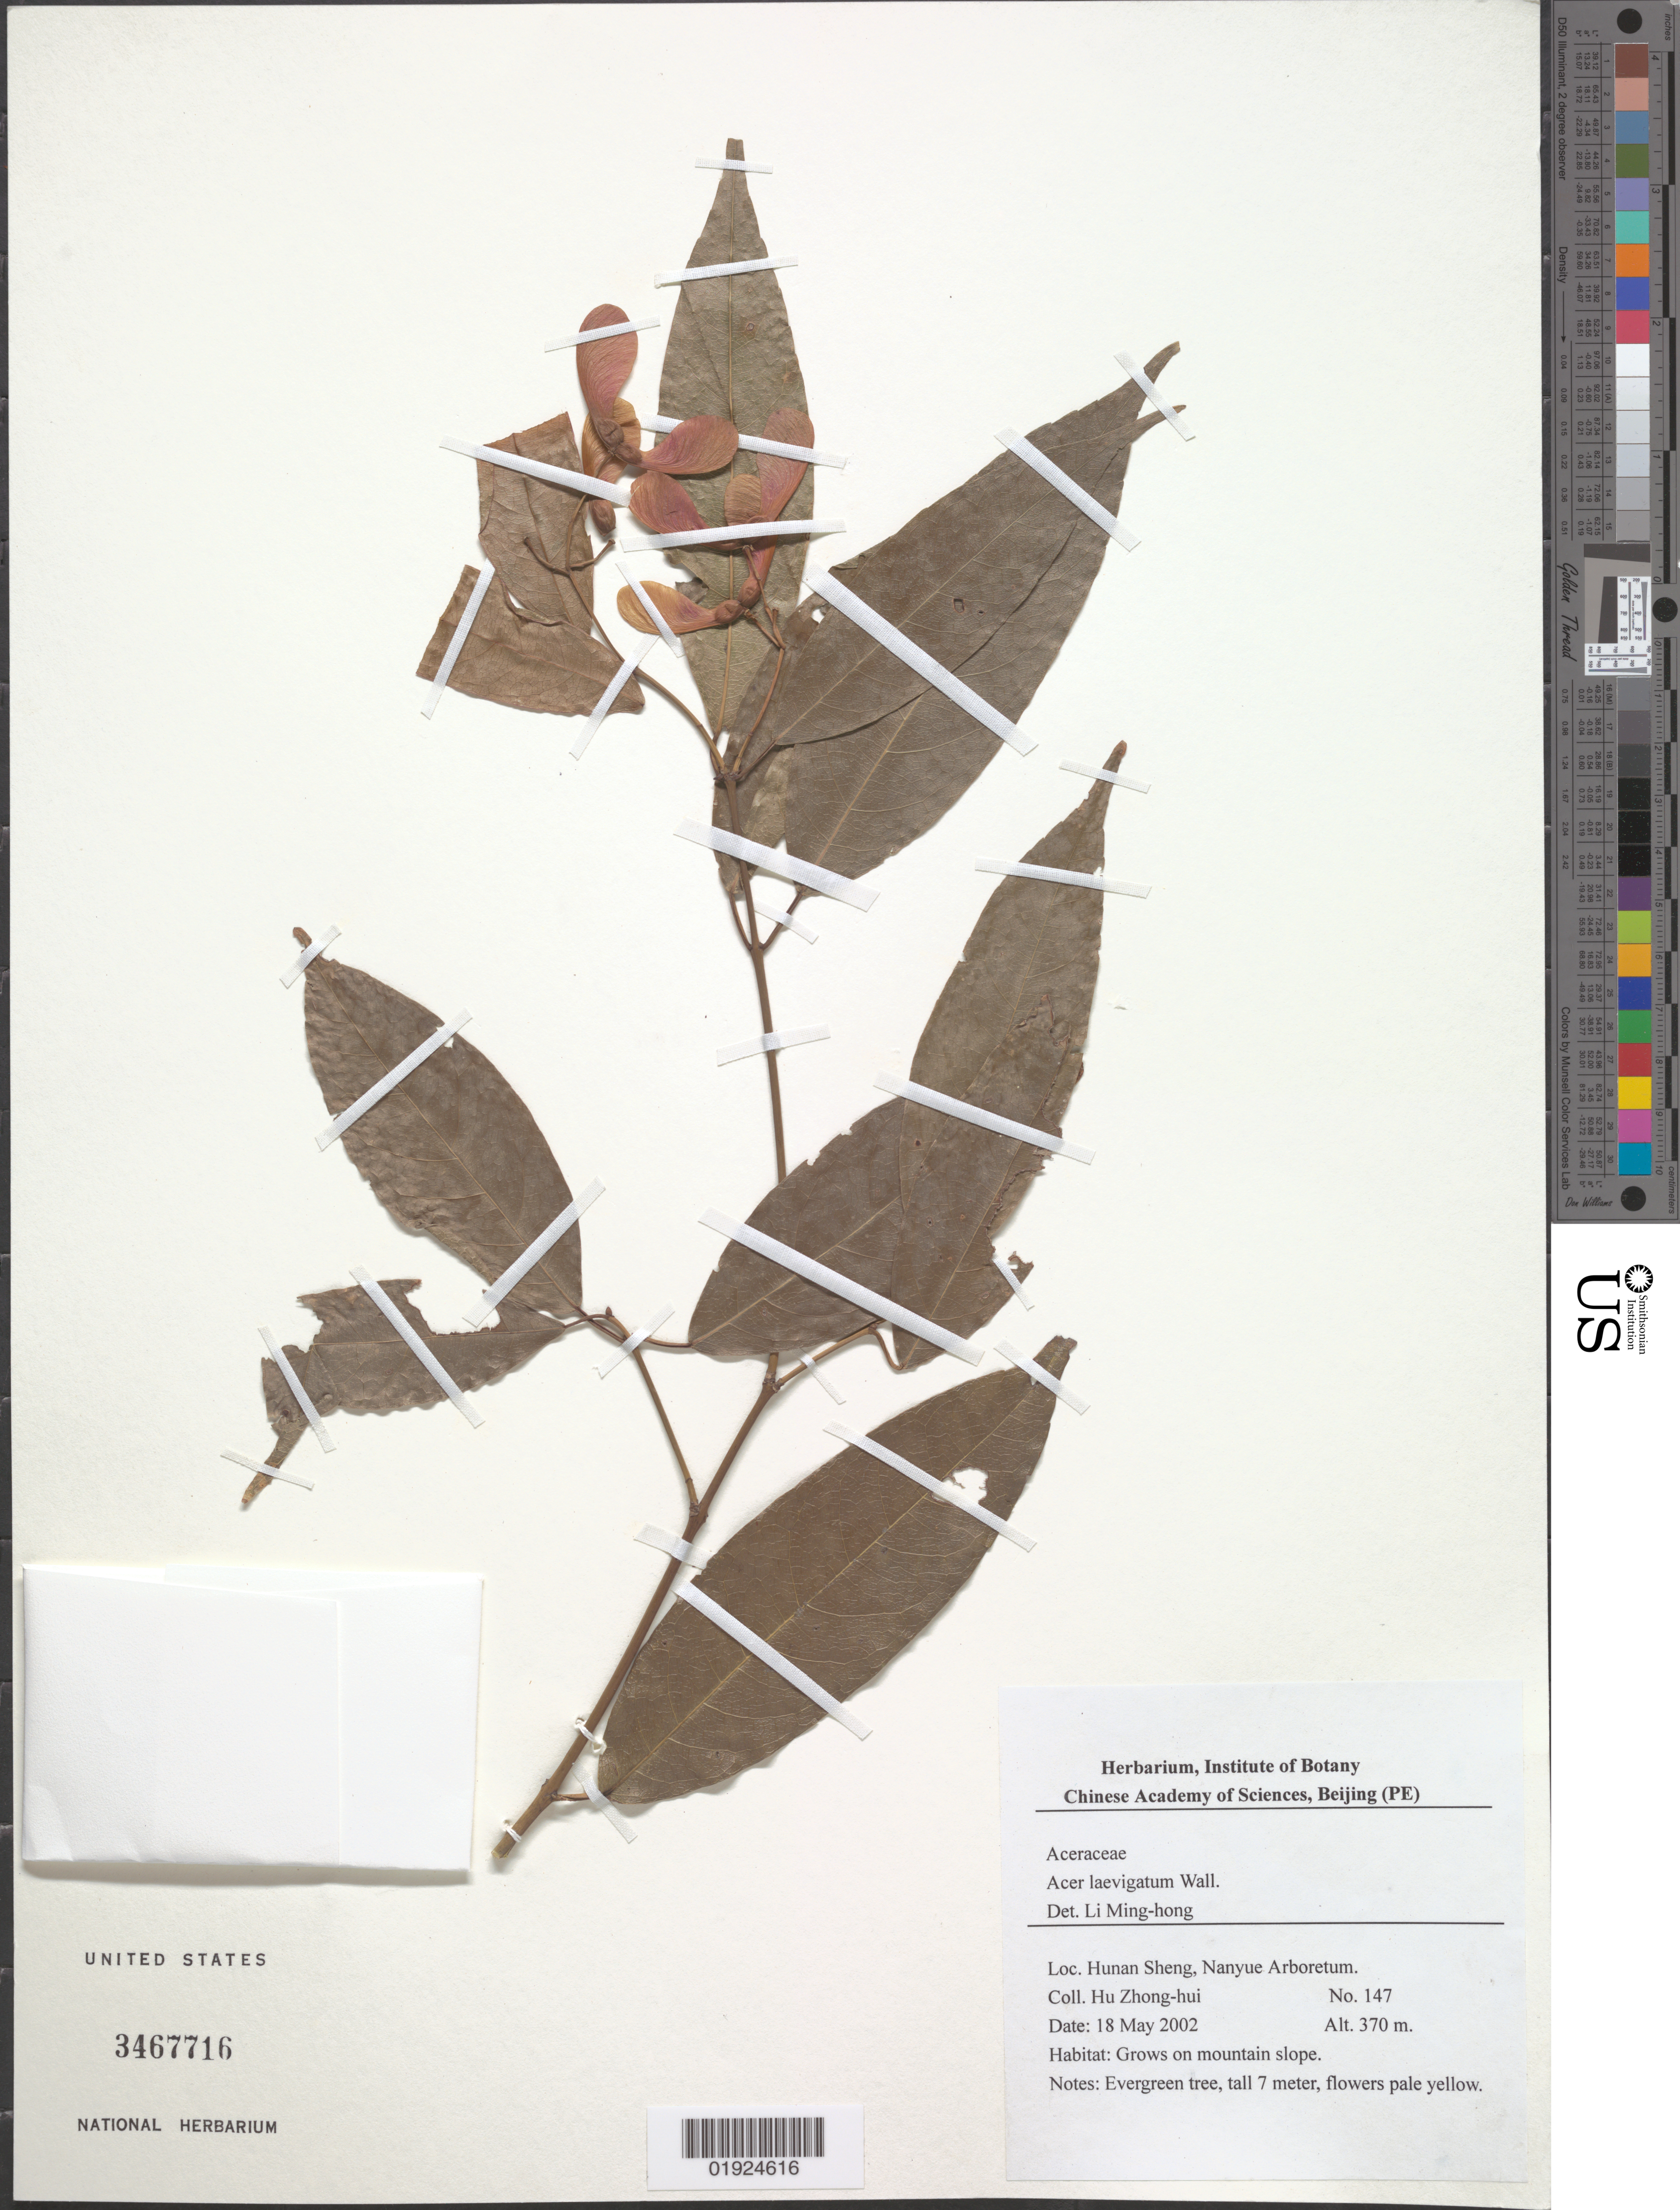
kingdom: Plantae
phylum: Tracheophyta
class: Magnoliopsida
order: Sapindales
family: Sapindaceae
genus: Acer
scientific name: Acer laevigatum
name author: Wall.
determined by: Li, M. h.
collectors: Z. H. Hu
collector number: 147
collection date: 2002-05-18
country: China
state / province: Hunan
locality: Hunan Sheng, Nanyue Arboretum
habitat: Grows on mountain slope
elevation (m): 370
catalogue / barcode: US 3467716